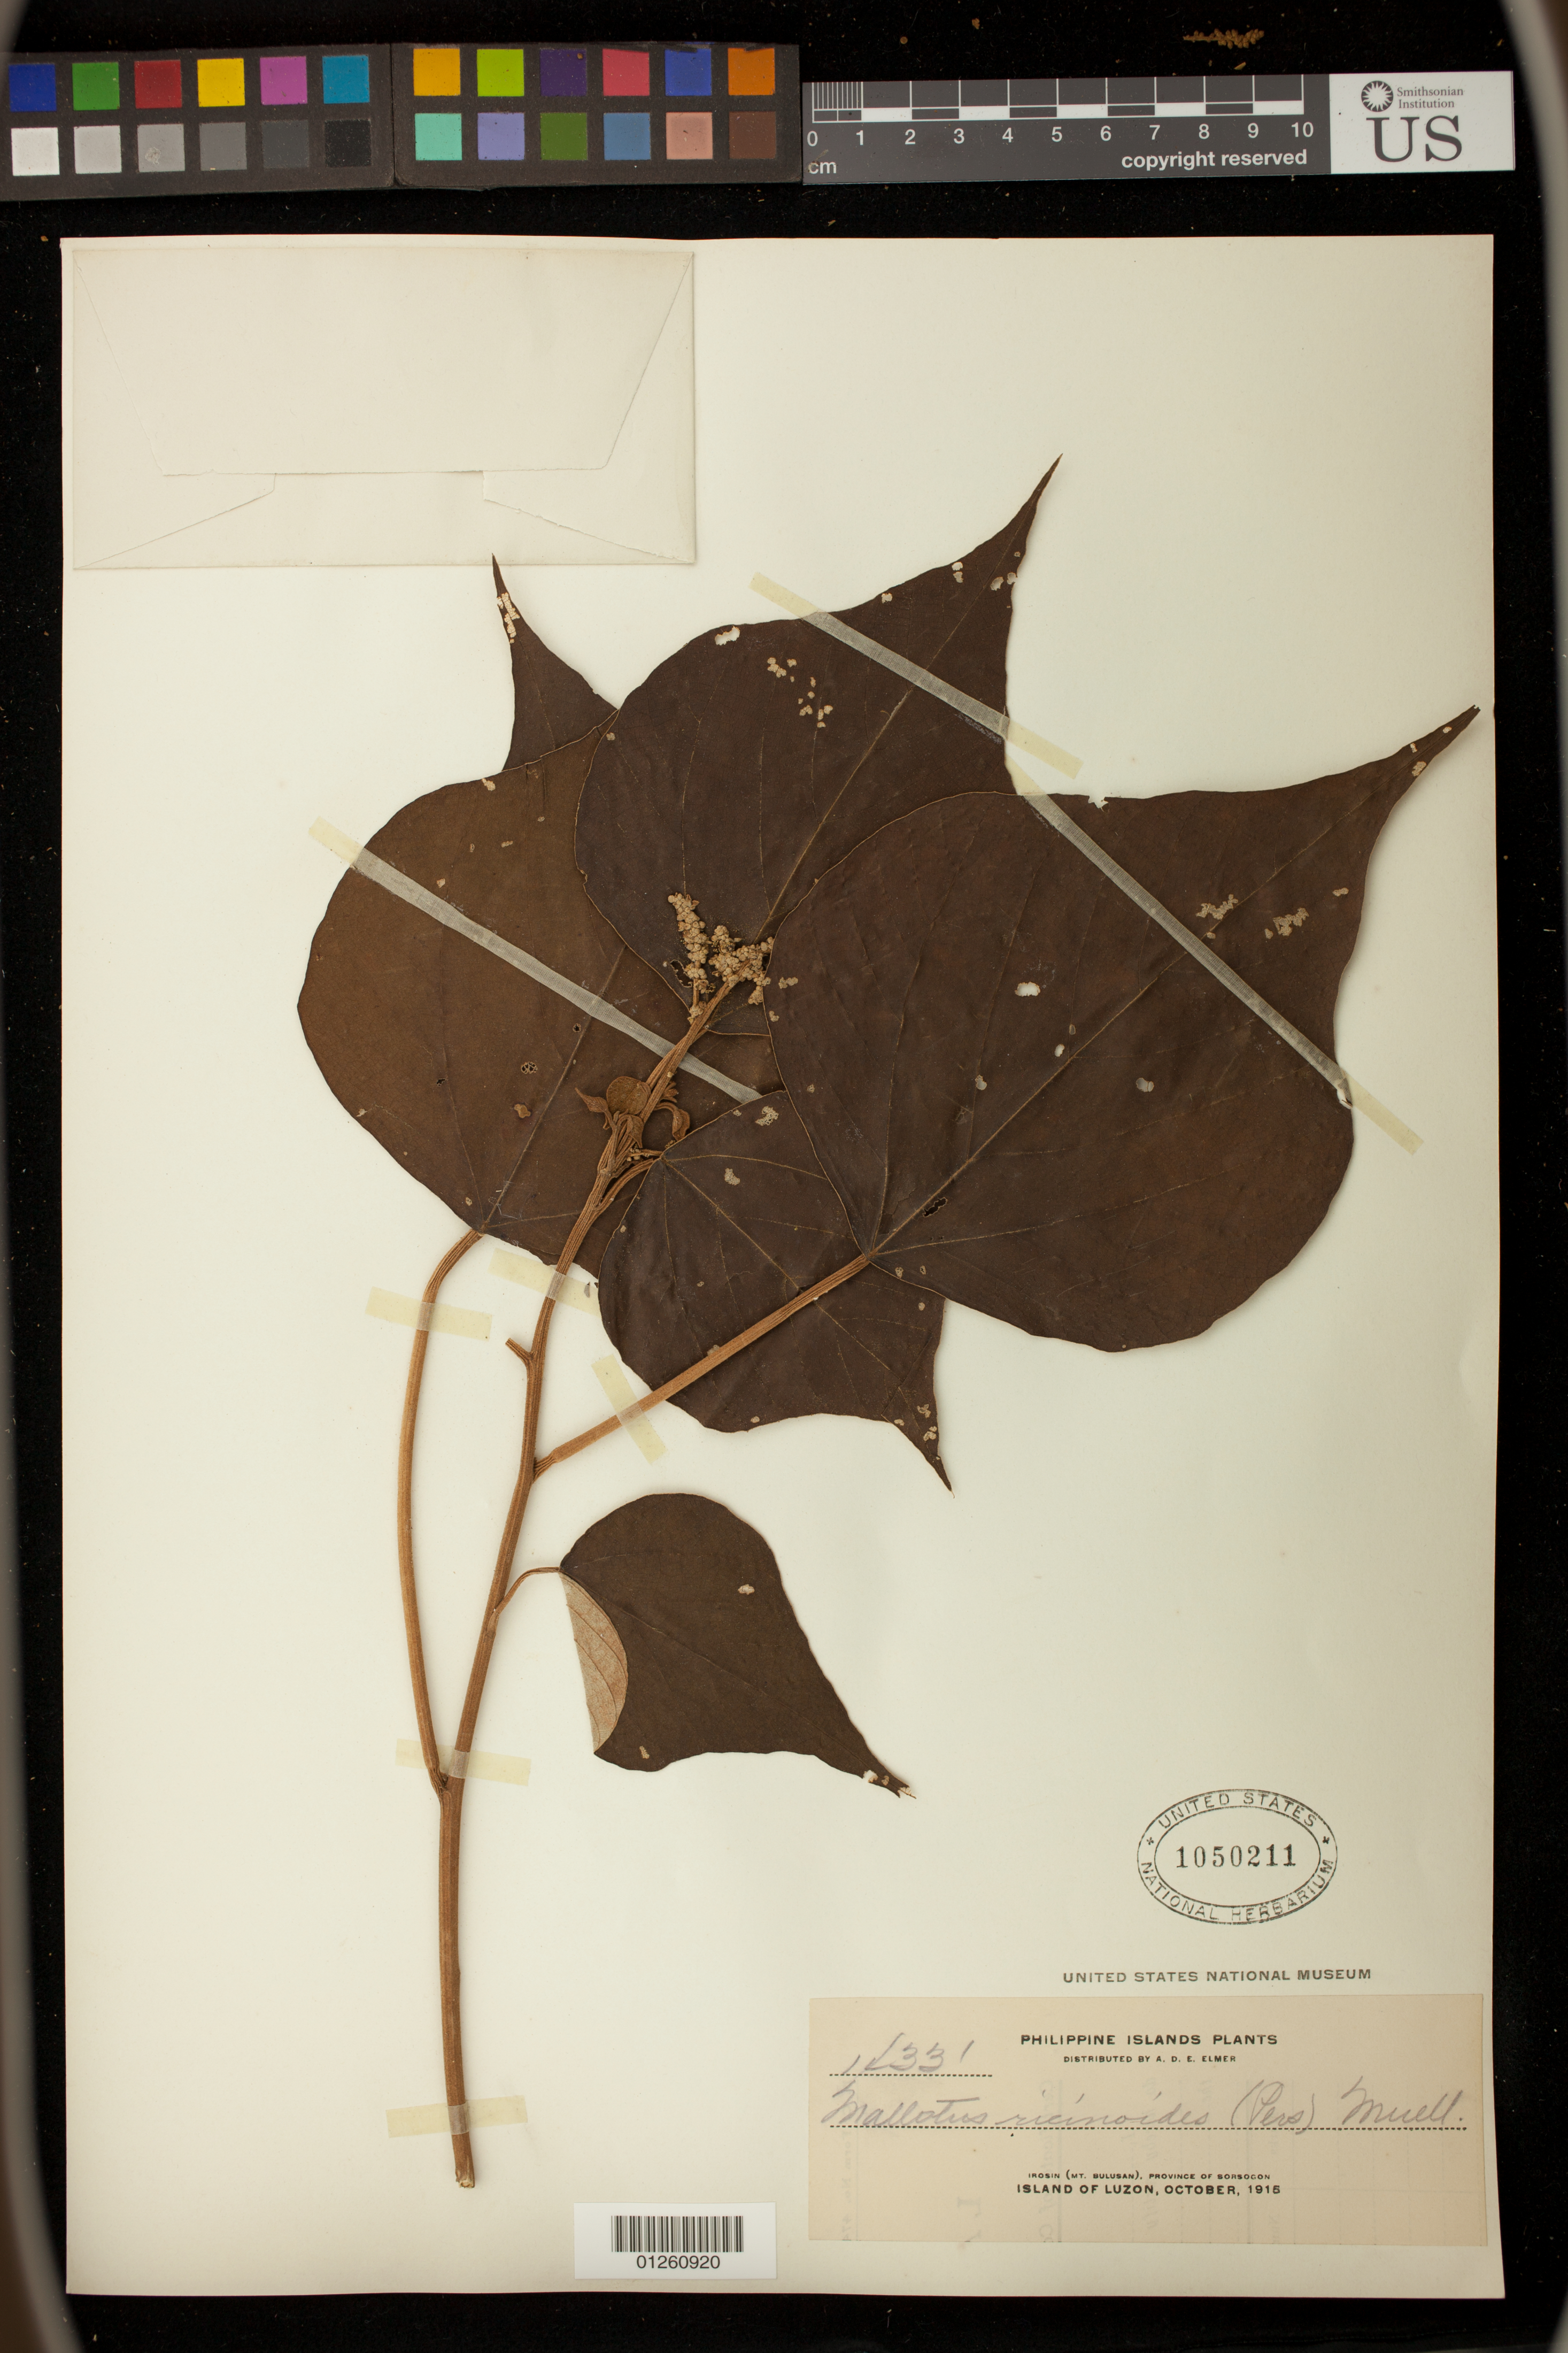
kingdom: Plantae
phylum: Tracheophyta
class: Magnoliopsida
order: Malpighiales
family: Euphorbiaceae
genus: Mallotus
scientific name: Mallotus ricinoides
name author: (Pers.) Müll. Arg.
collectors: A. D. E. Elmer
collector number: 14331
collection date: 1915-10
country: Philippines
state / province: Bicol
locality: Irosin (Mt. Bulusan), Province of Sorsogon, Island of Luzon.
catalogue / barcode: US 1050211